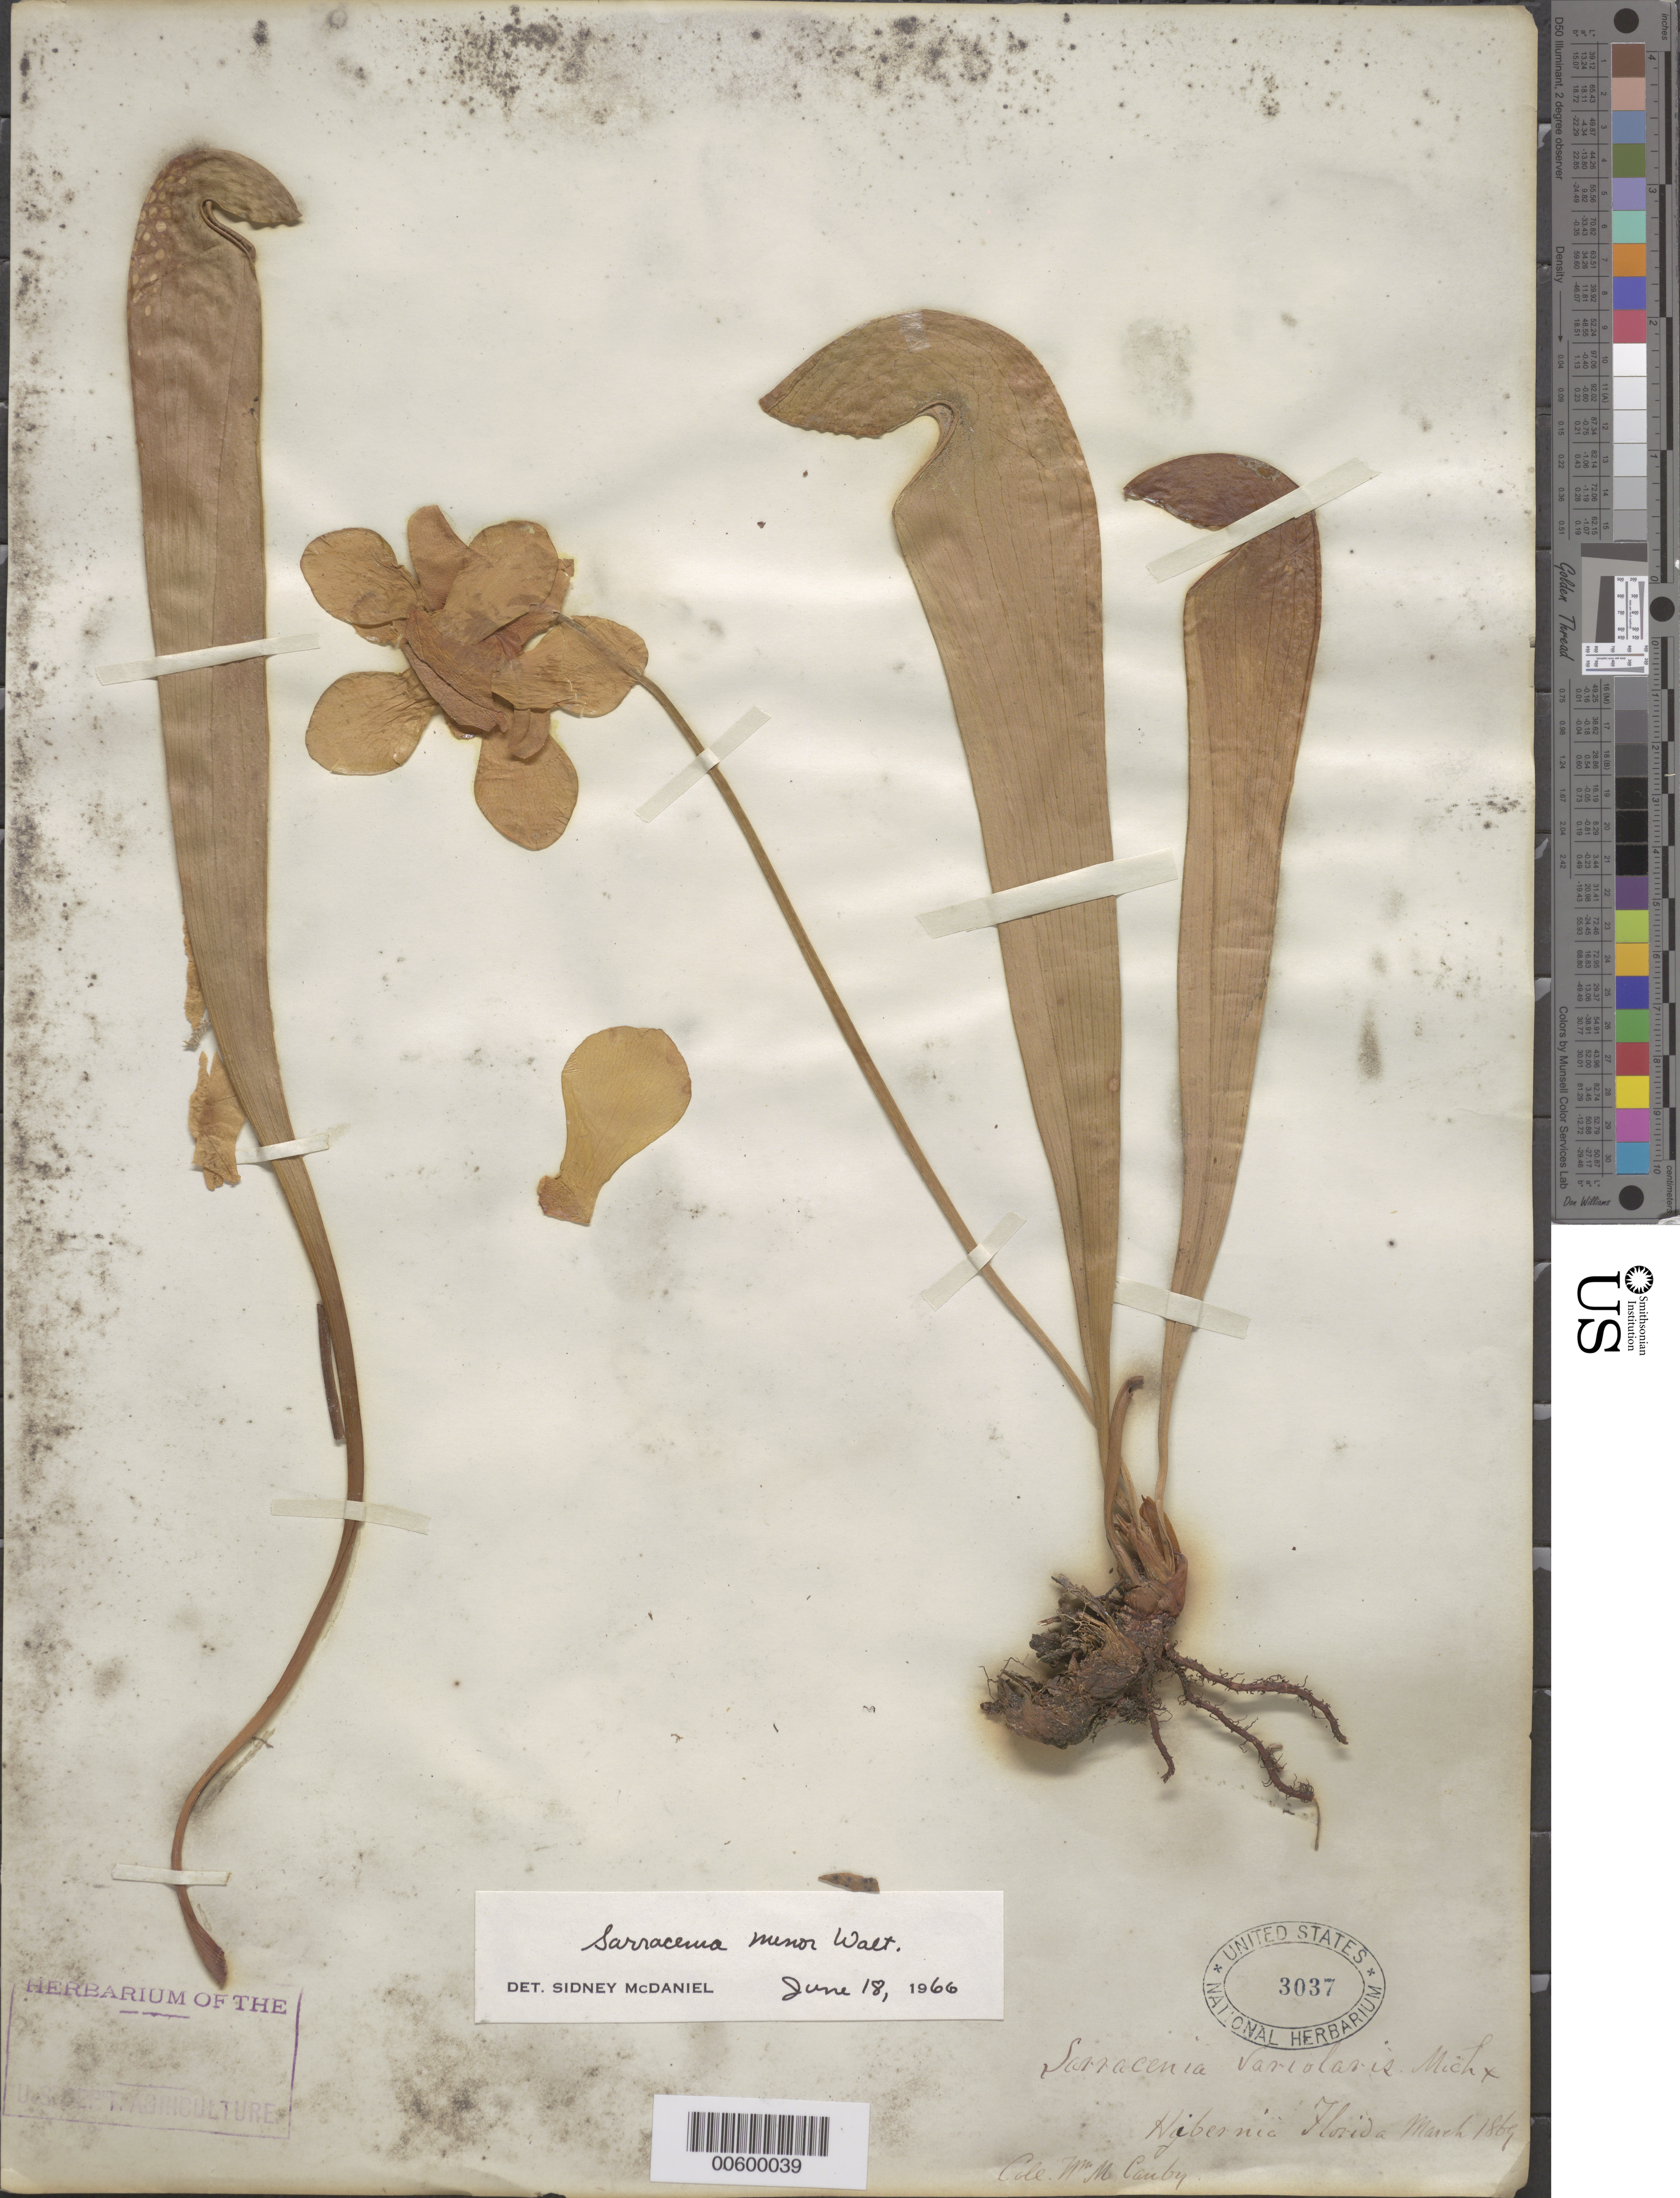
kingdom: Plantae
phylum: Tracheophyta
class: Magnoliopsida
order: Ericales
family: Sarraceniaceae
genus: Sarracenia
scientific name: Sarracenia minor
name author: Walter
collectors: W. M. Canby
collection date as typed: Mar 1896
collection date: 1896-03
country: United States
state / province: Florida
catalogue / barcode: US 3037